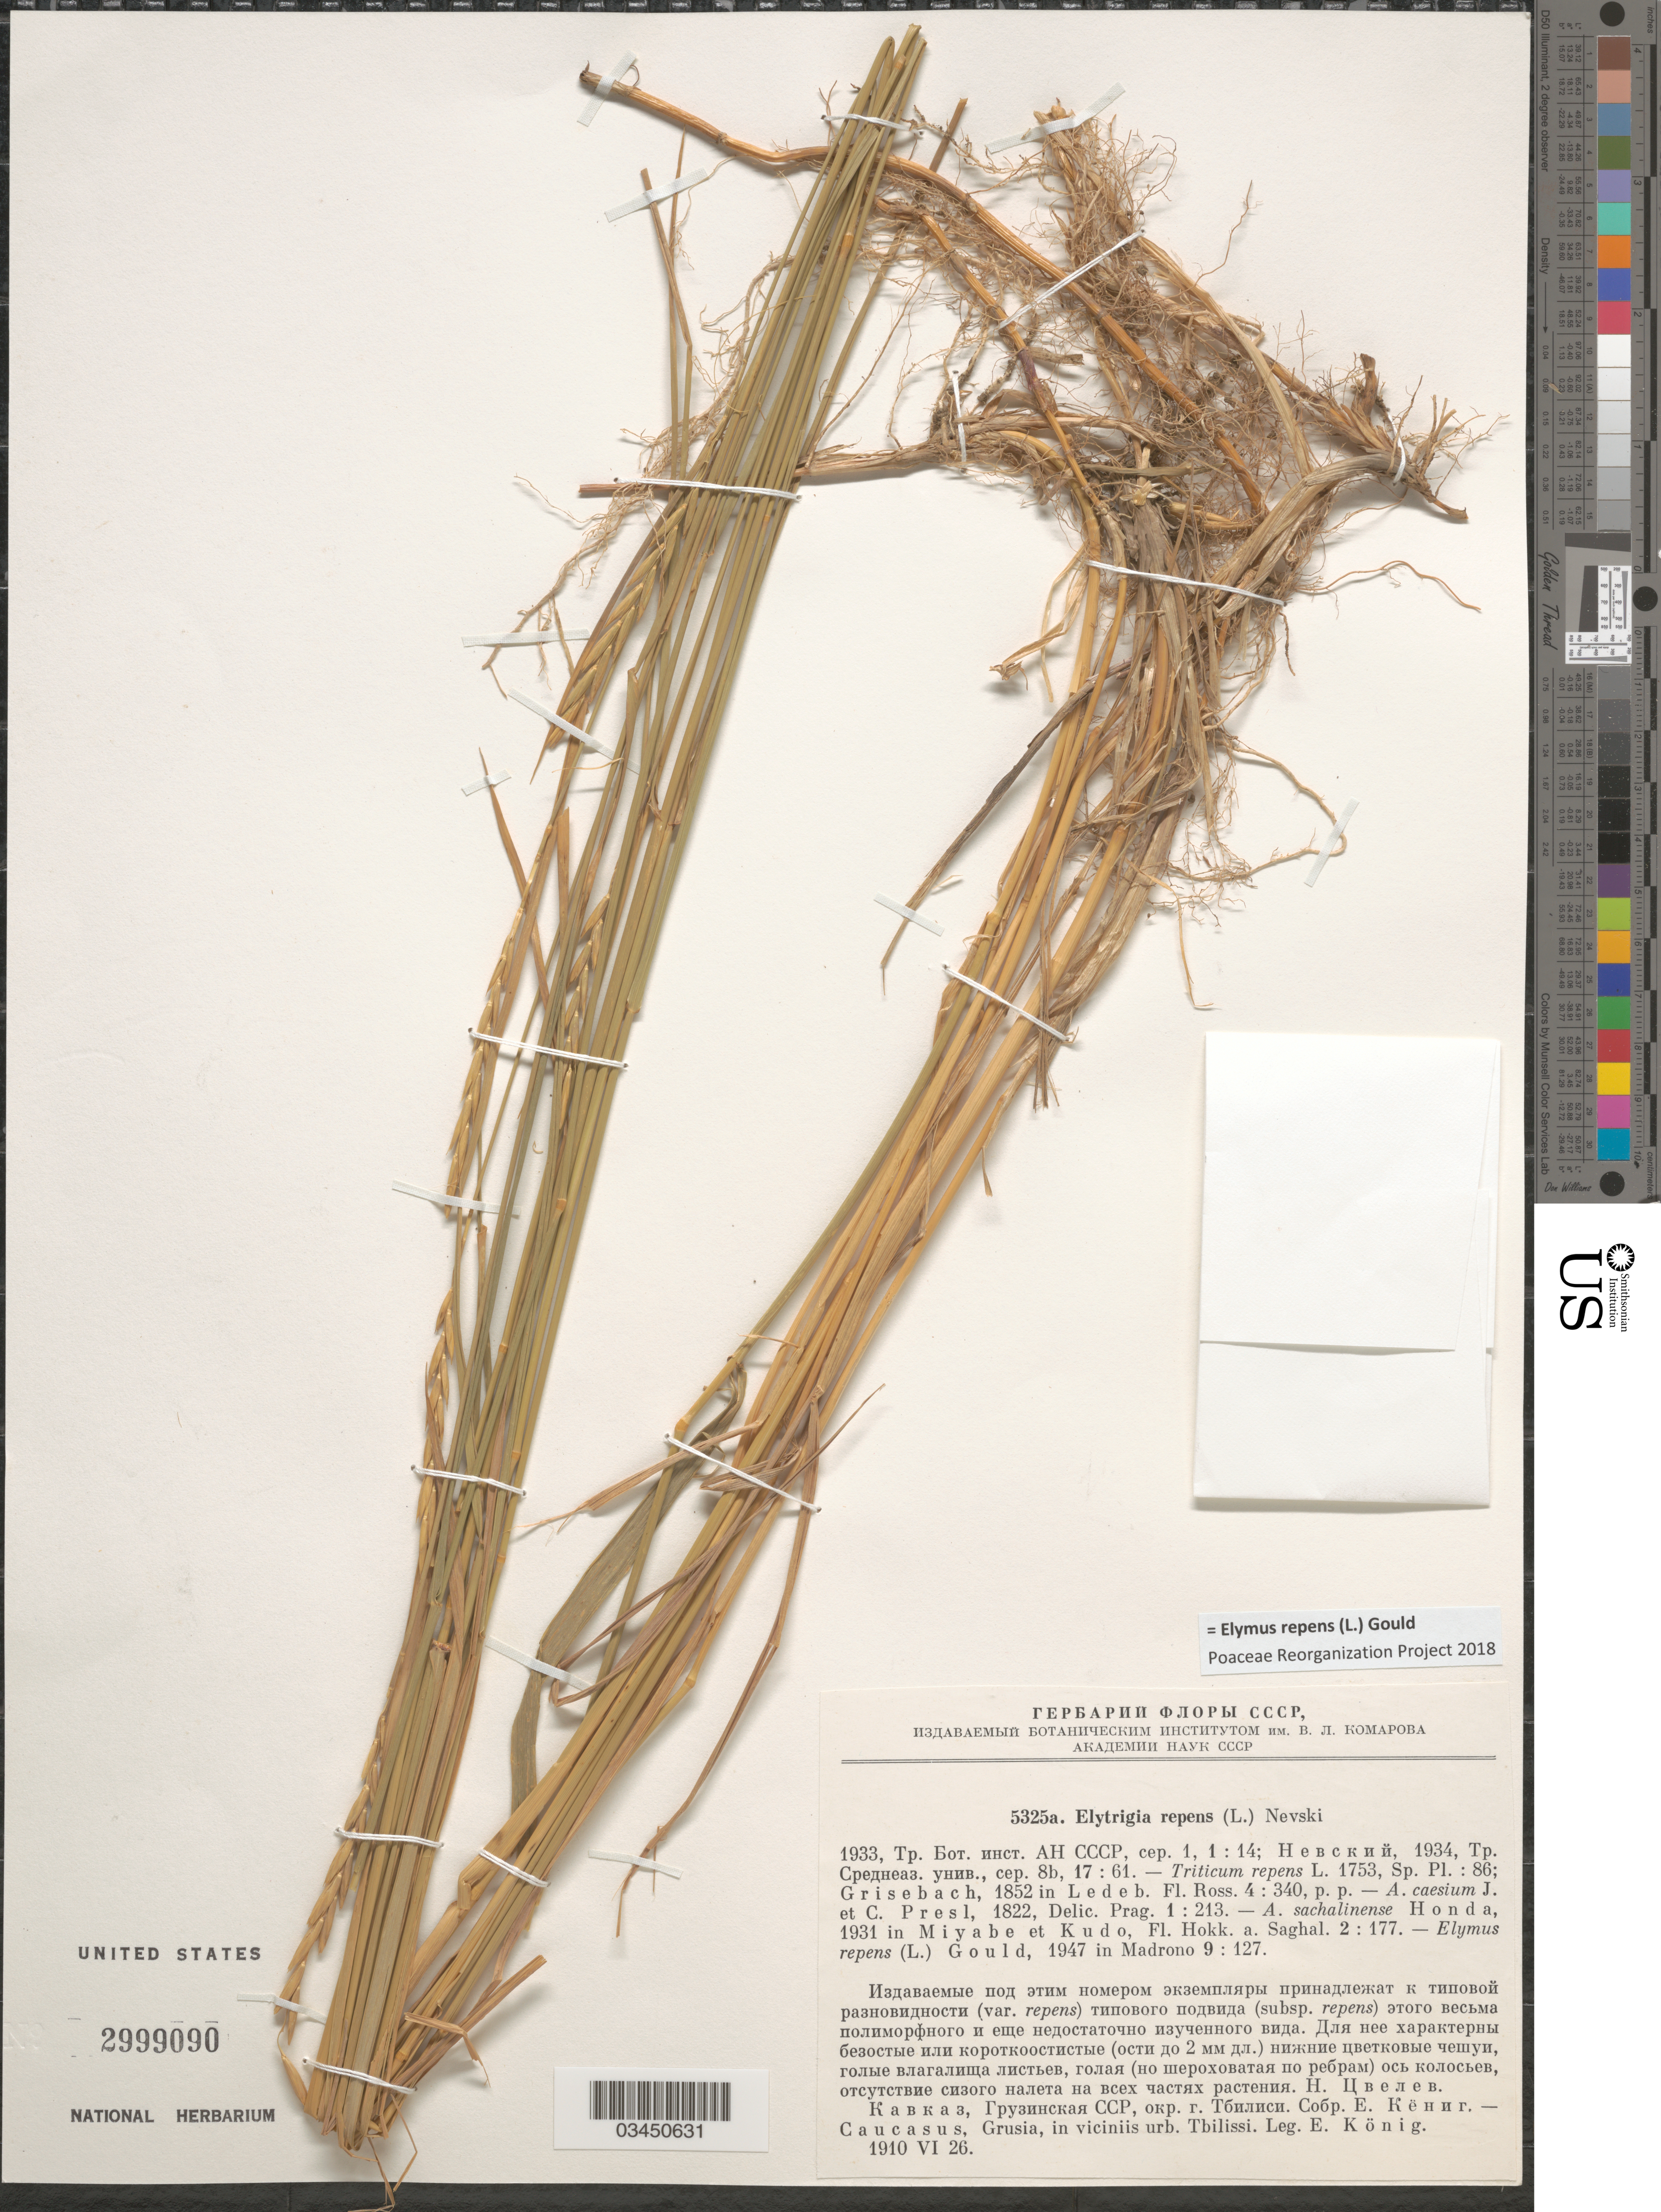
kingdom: Plantae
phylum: Tracheophyta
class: Liliopsida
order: Poales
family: Poaceae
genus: Elymus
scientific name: Elymus repens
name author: (L.) Gould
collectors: E. König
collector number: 5325a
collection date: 1910-06-26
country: Georgia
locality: Caucasus, Grusia, in viciniis urb. Tbilissi.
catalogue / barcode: US 2999090